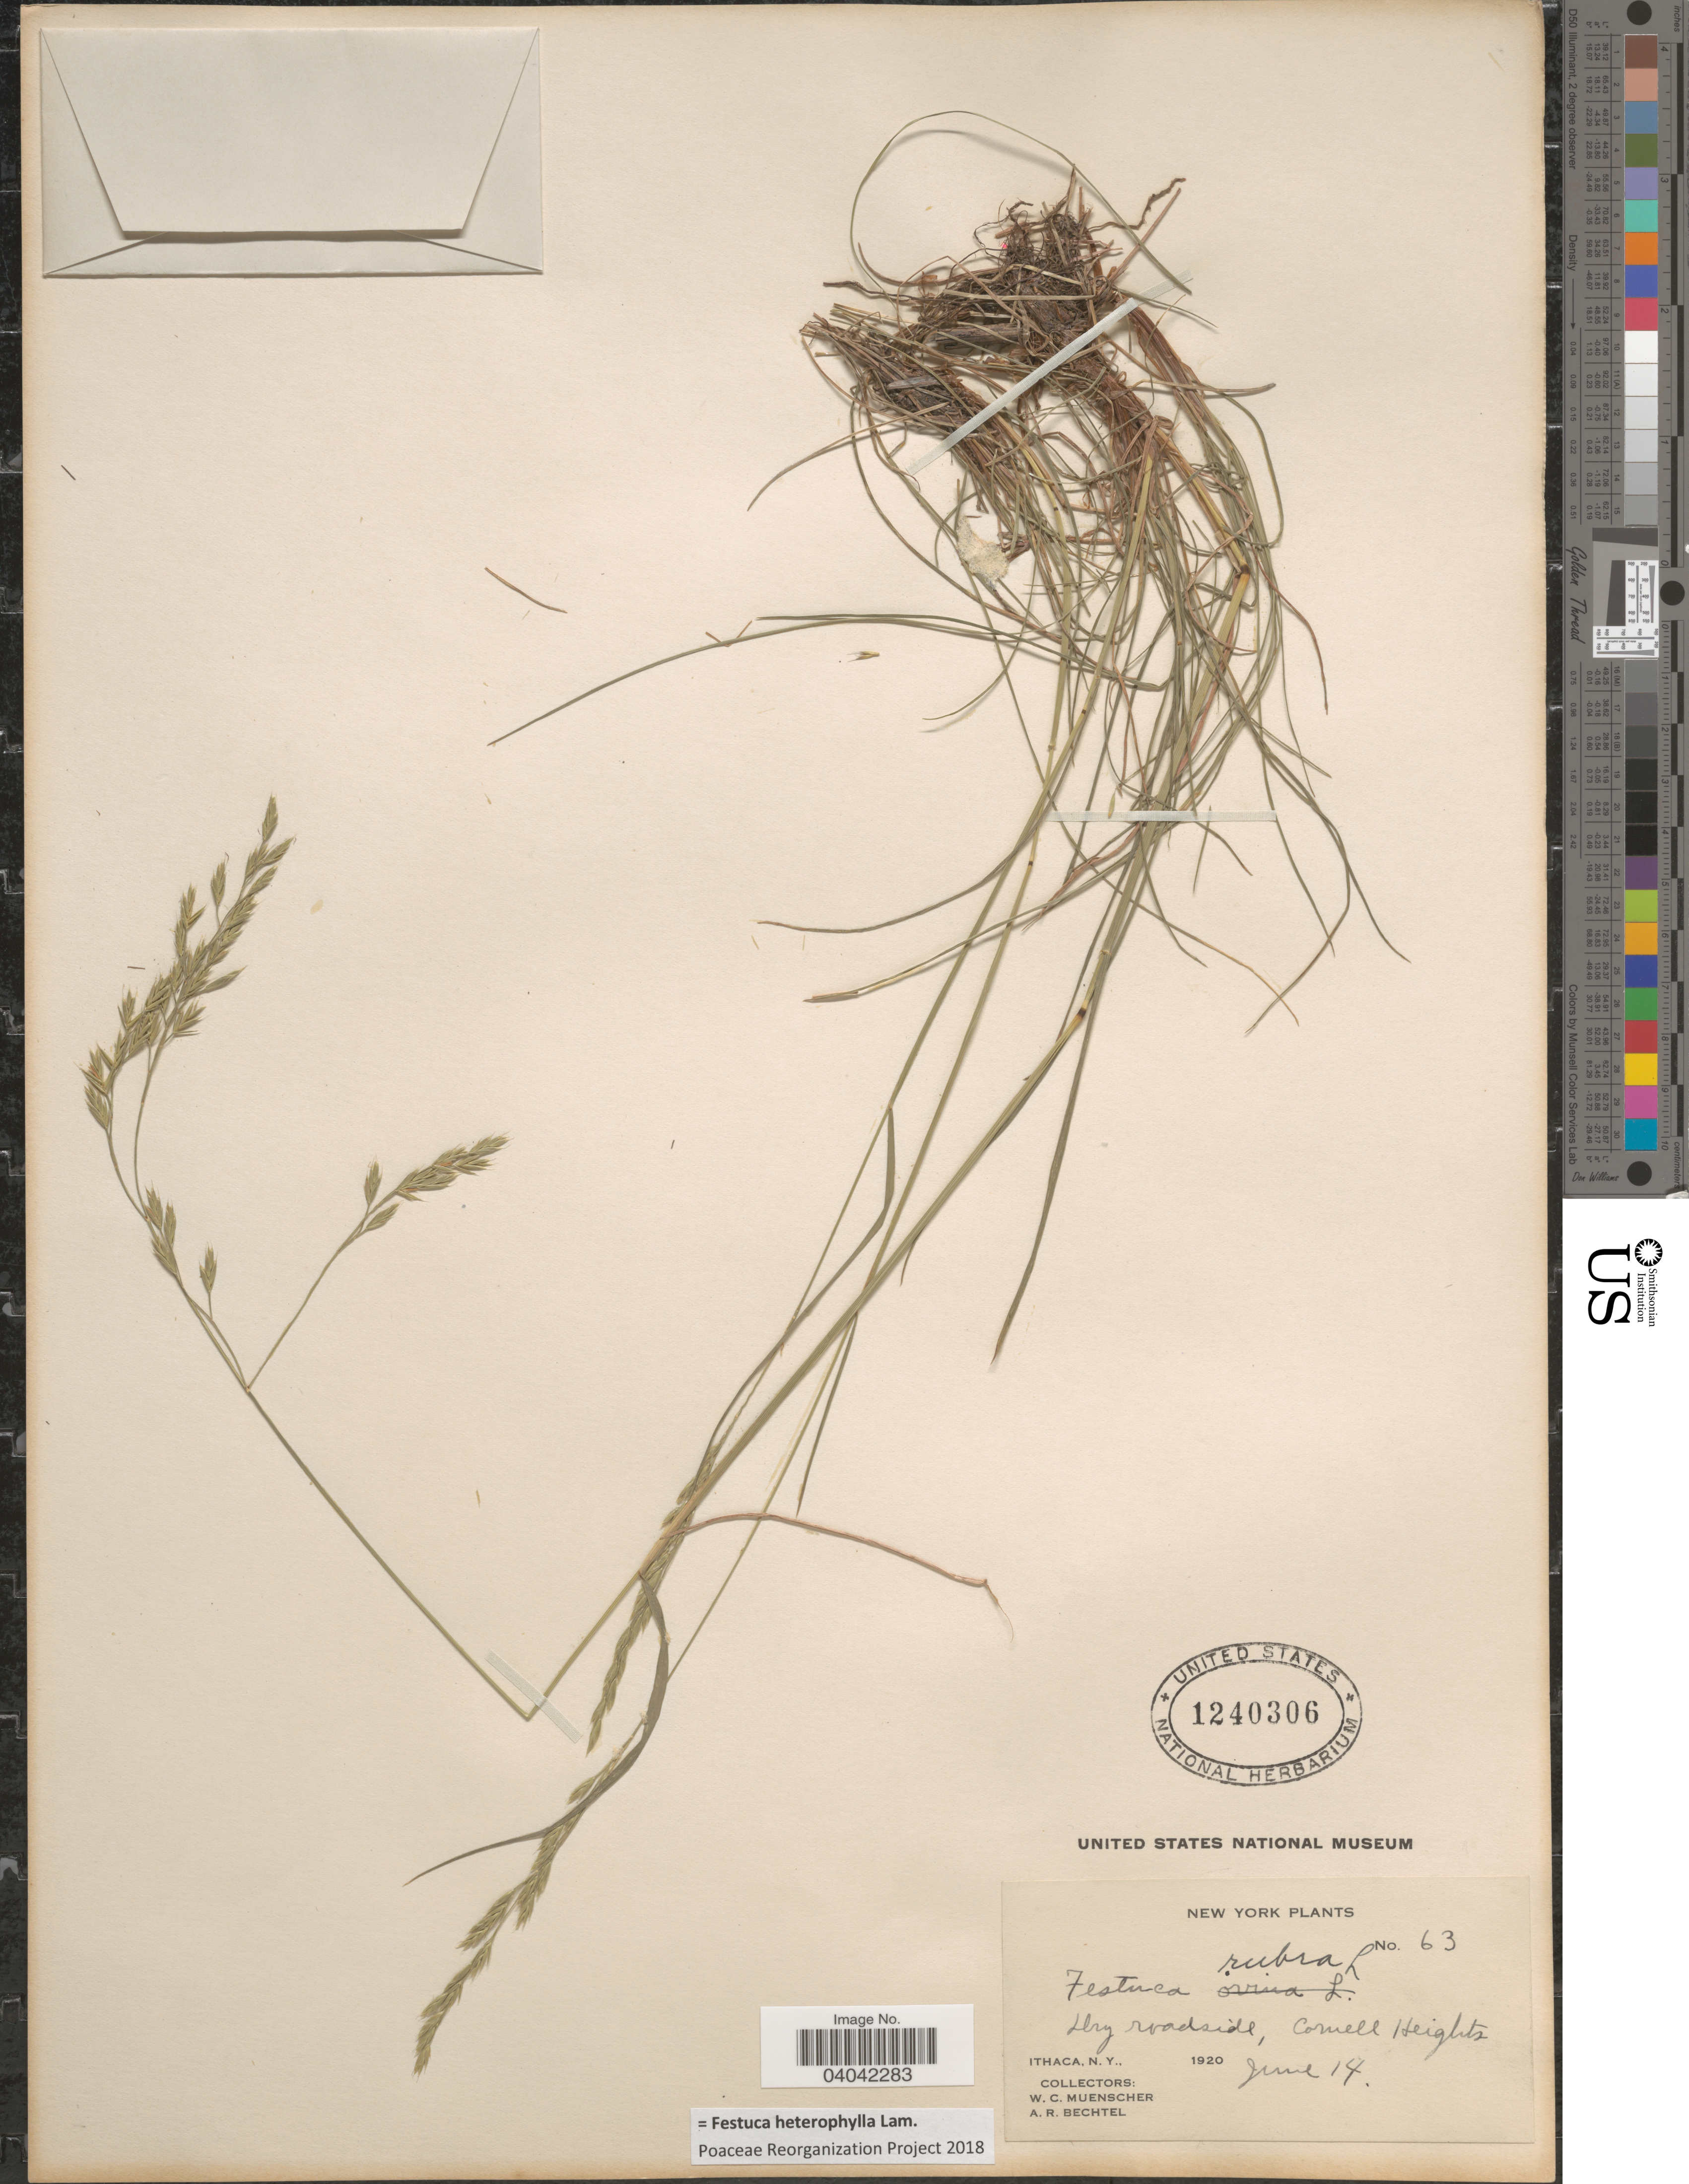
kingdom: Plantae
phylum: Tracheophyta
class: Liliopsida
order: Poales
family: Poaceae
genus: Festuca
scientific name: Festuca heterophylla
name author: Lam.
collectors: W. Muenscher & A. Bechtel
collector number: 63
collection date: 1920-06-14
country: United States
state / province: New York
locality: Dry roadside, Cornell Heights. Ithaca.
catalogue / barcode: US 1240306